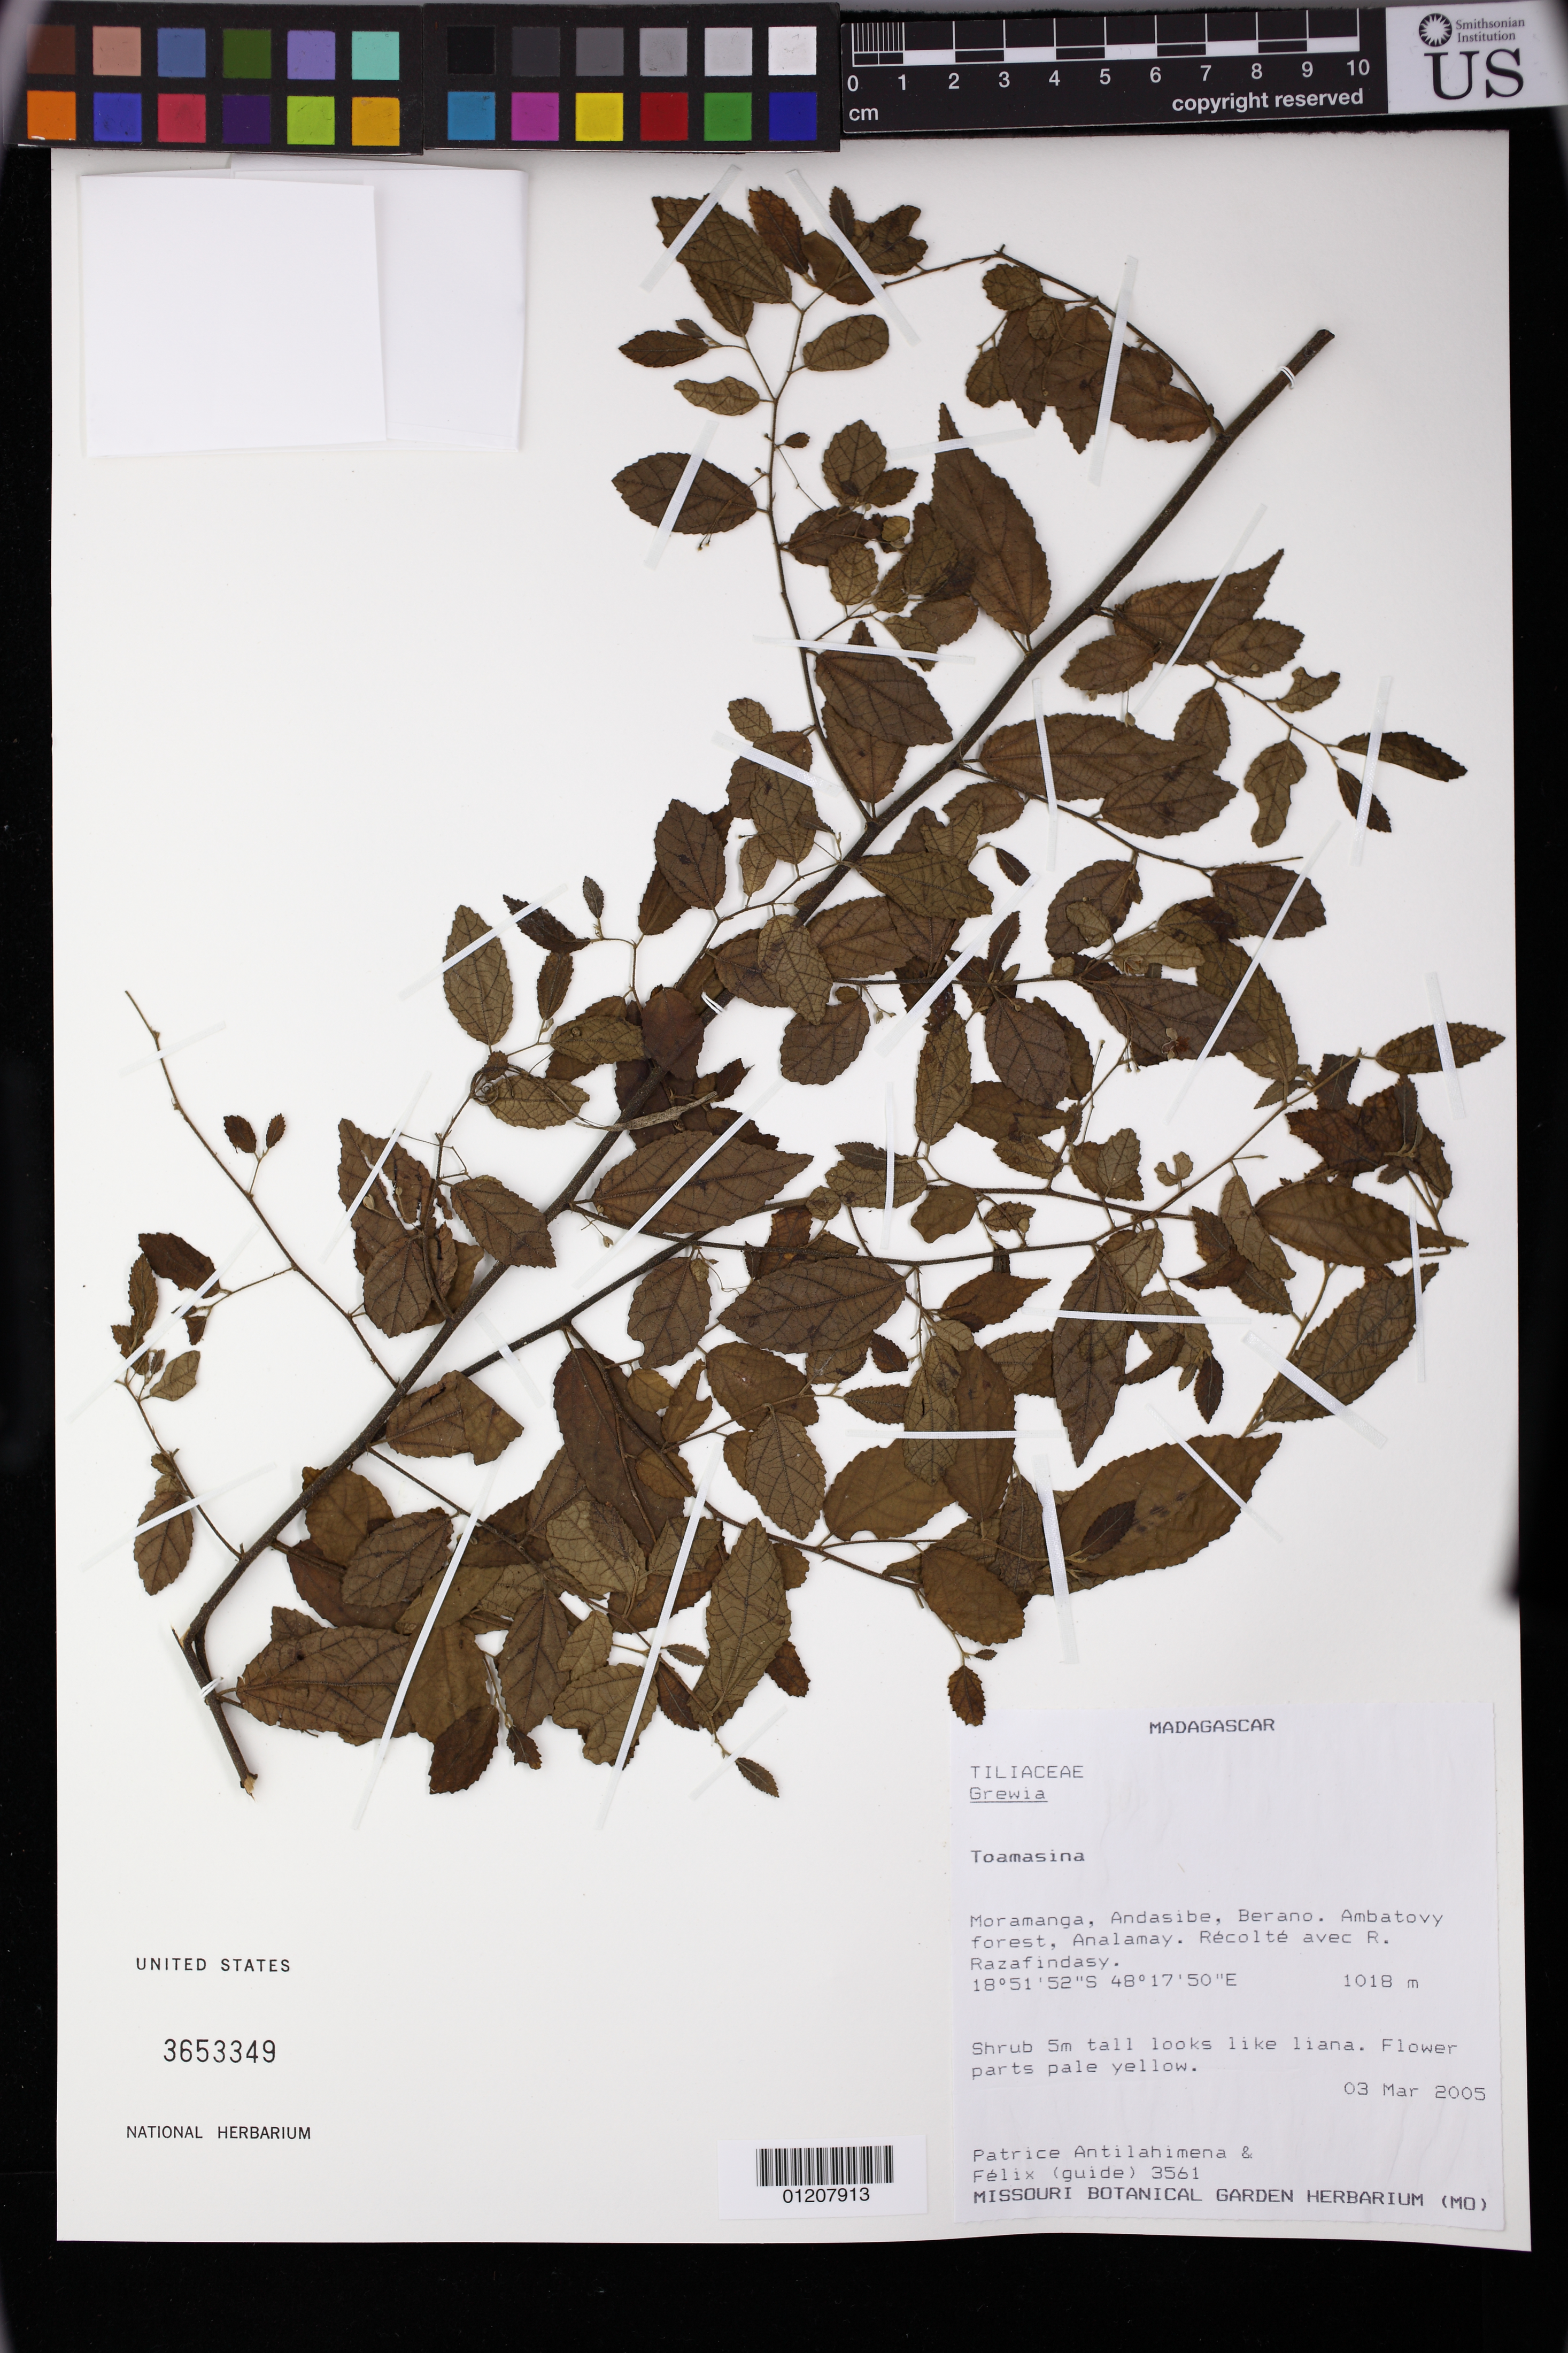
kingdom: Plantae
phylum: Tracheophyta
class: Magnoliopsida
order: Malvales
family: Malvaceae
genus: Grewia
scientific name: Grewia sp.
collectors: P. Antilahimena & A. Fenix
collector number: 3561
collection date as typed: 03 Mar 2005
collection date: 2005-03-03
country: Madagascar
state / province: Alaotra Mangoro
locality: Toamasina. Moramanga, Andasibe, Berano, Ambatovy forest, Analamay.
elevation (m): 1018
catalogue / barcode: US 3653349